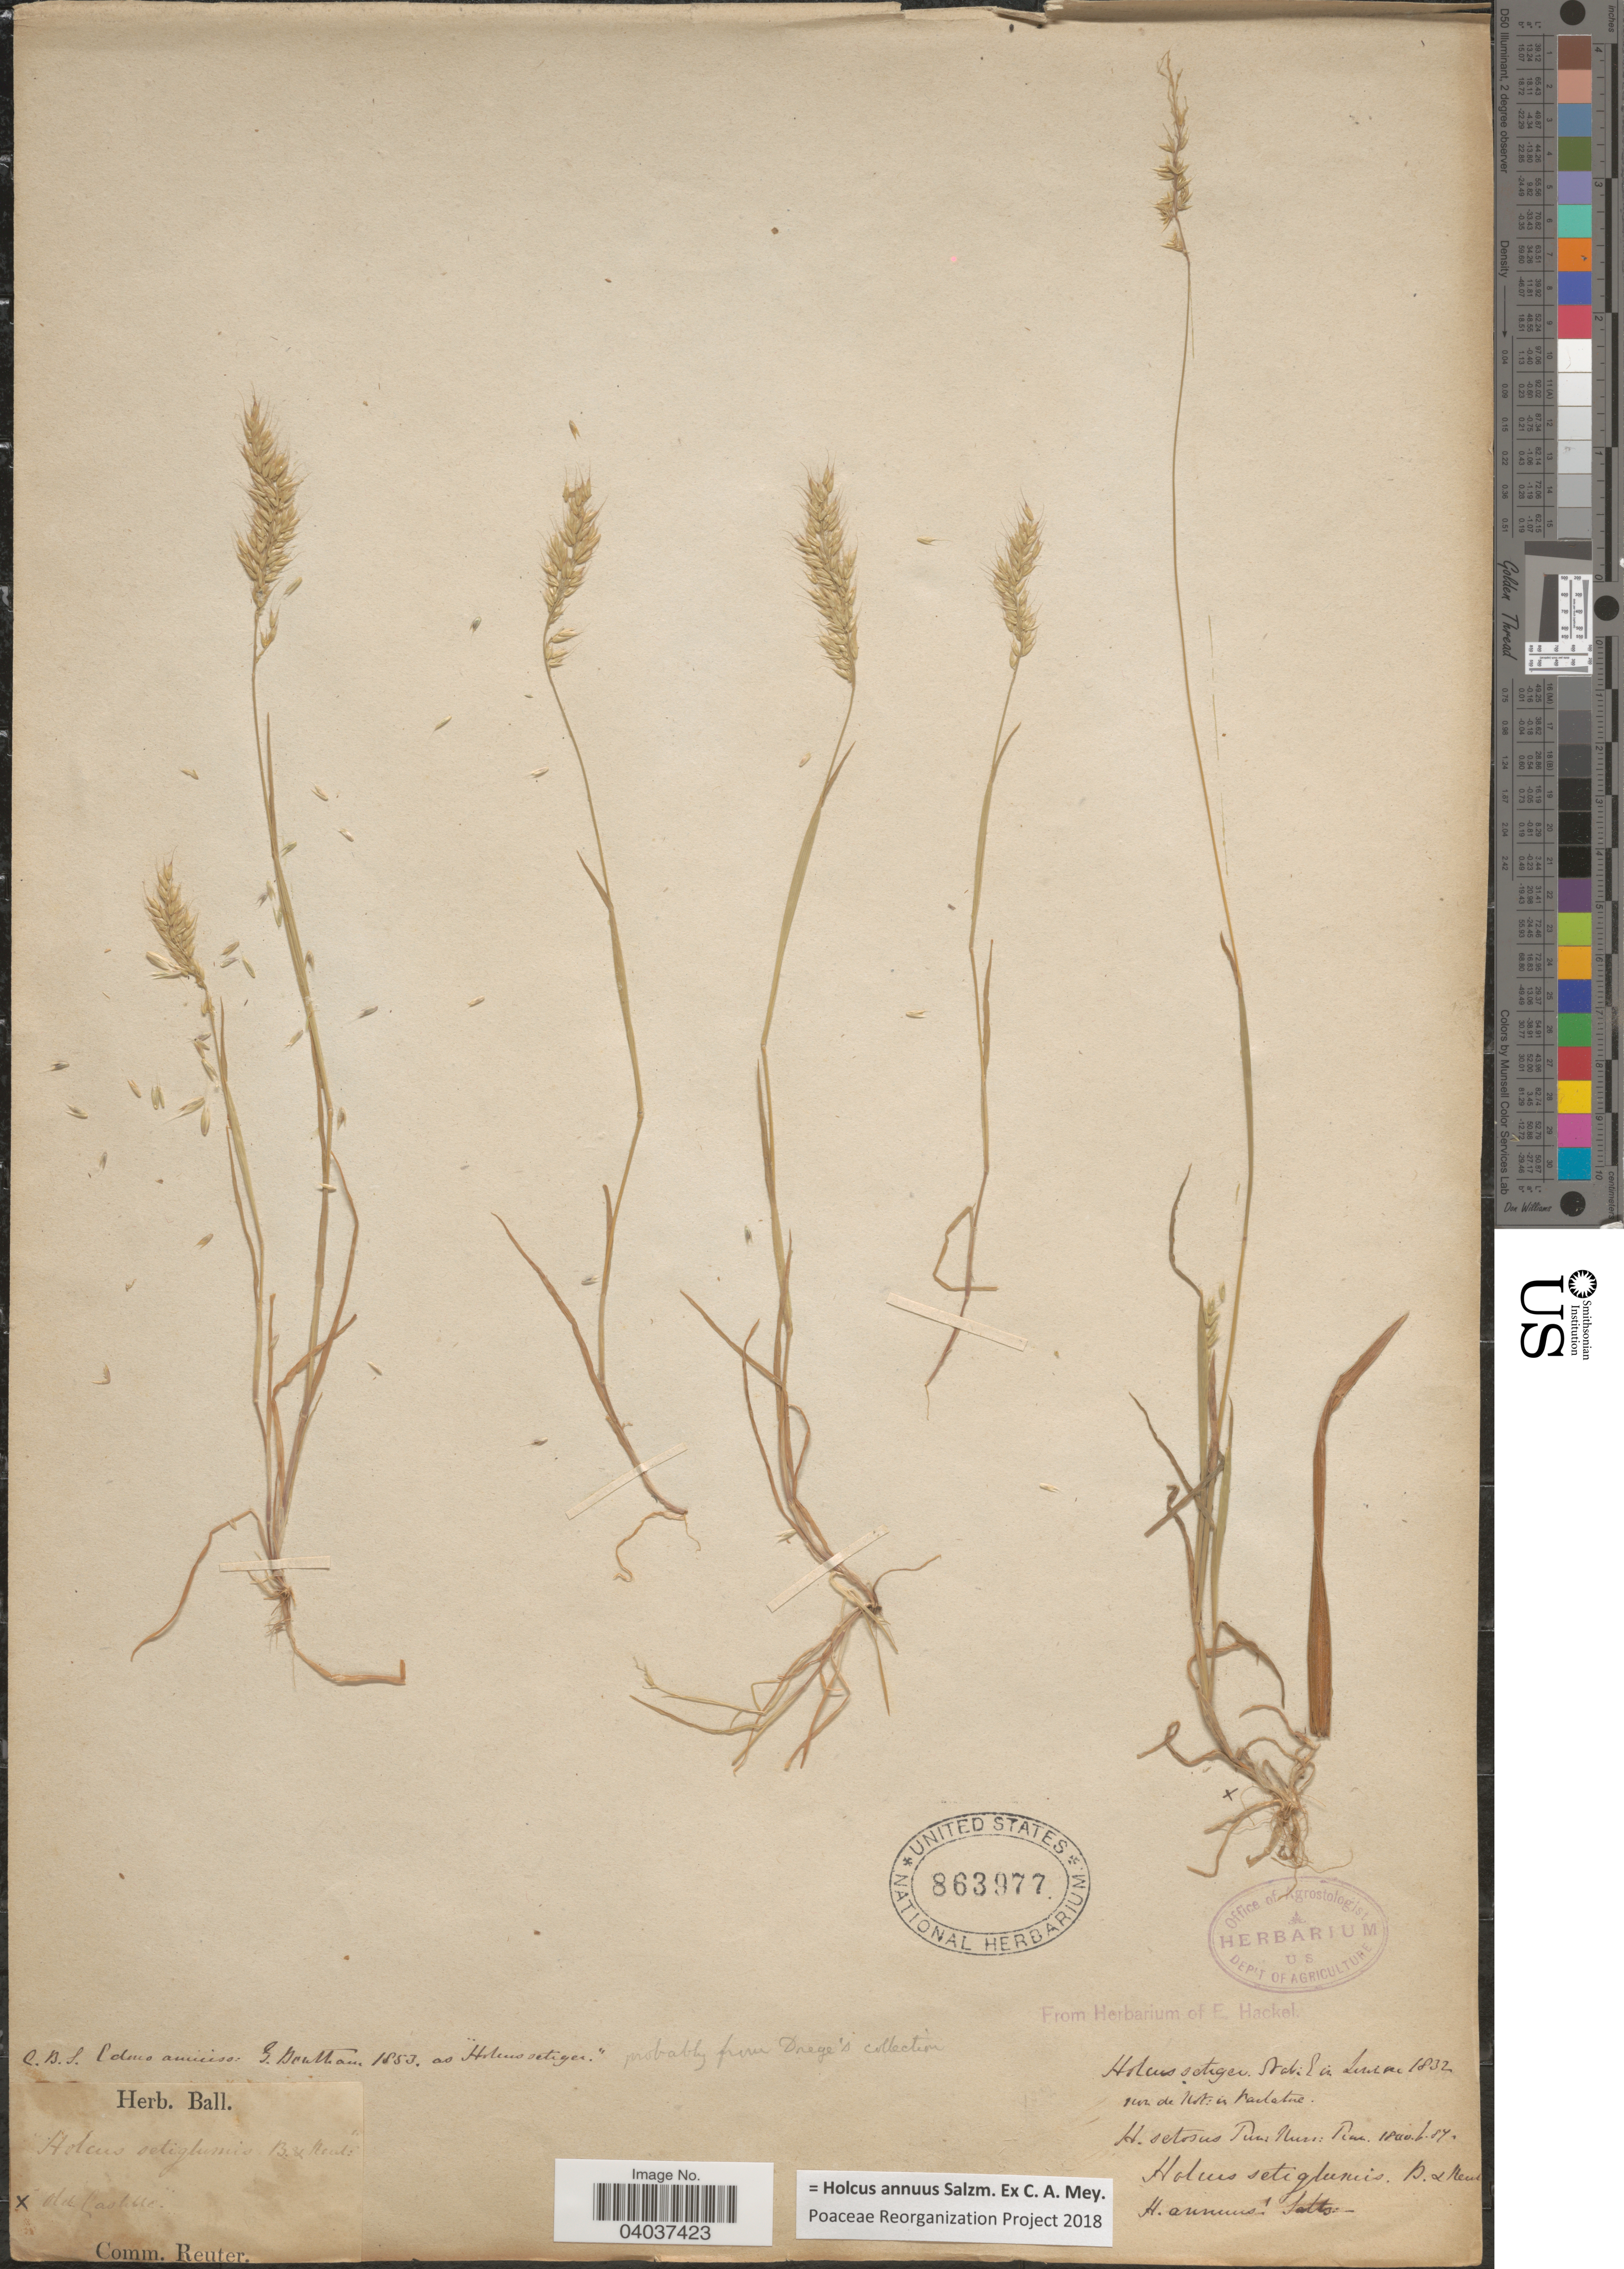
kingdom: Plantae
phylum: Tracheophyta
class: Liliopsida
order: Poales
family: Poaceae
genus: Holcus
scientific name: Holcus annuus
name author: Salzm. ex C.A. Mey.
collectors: G. Bentham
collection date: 1853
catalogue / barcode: US 863977